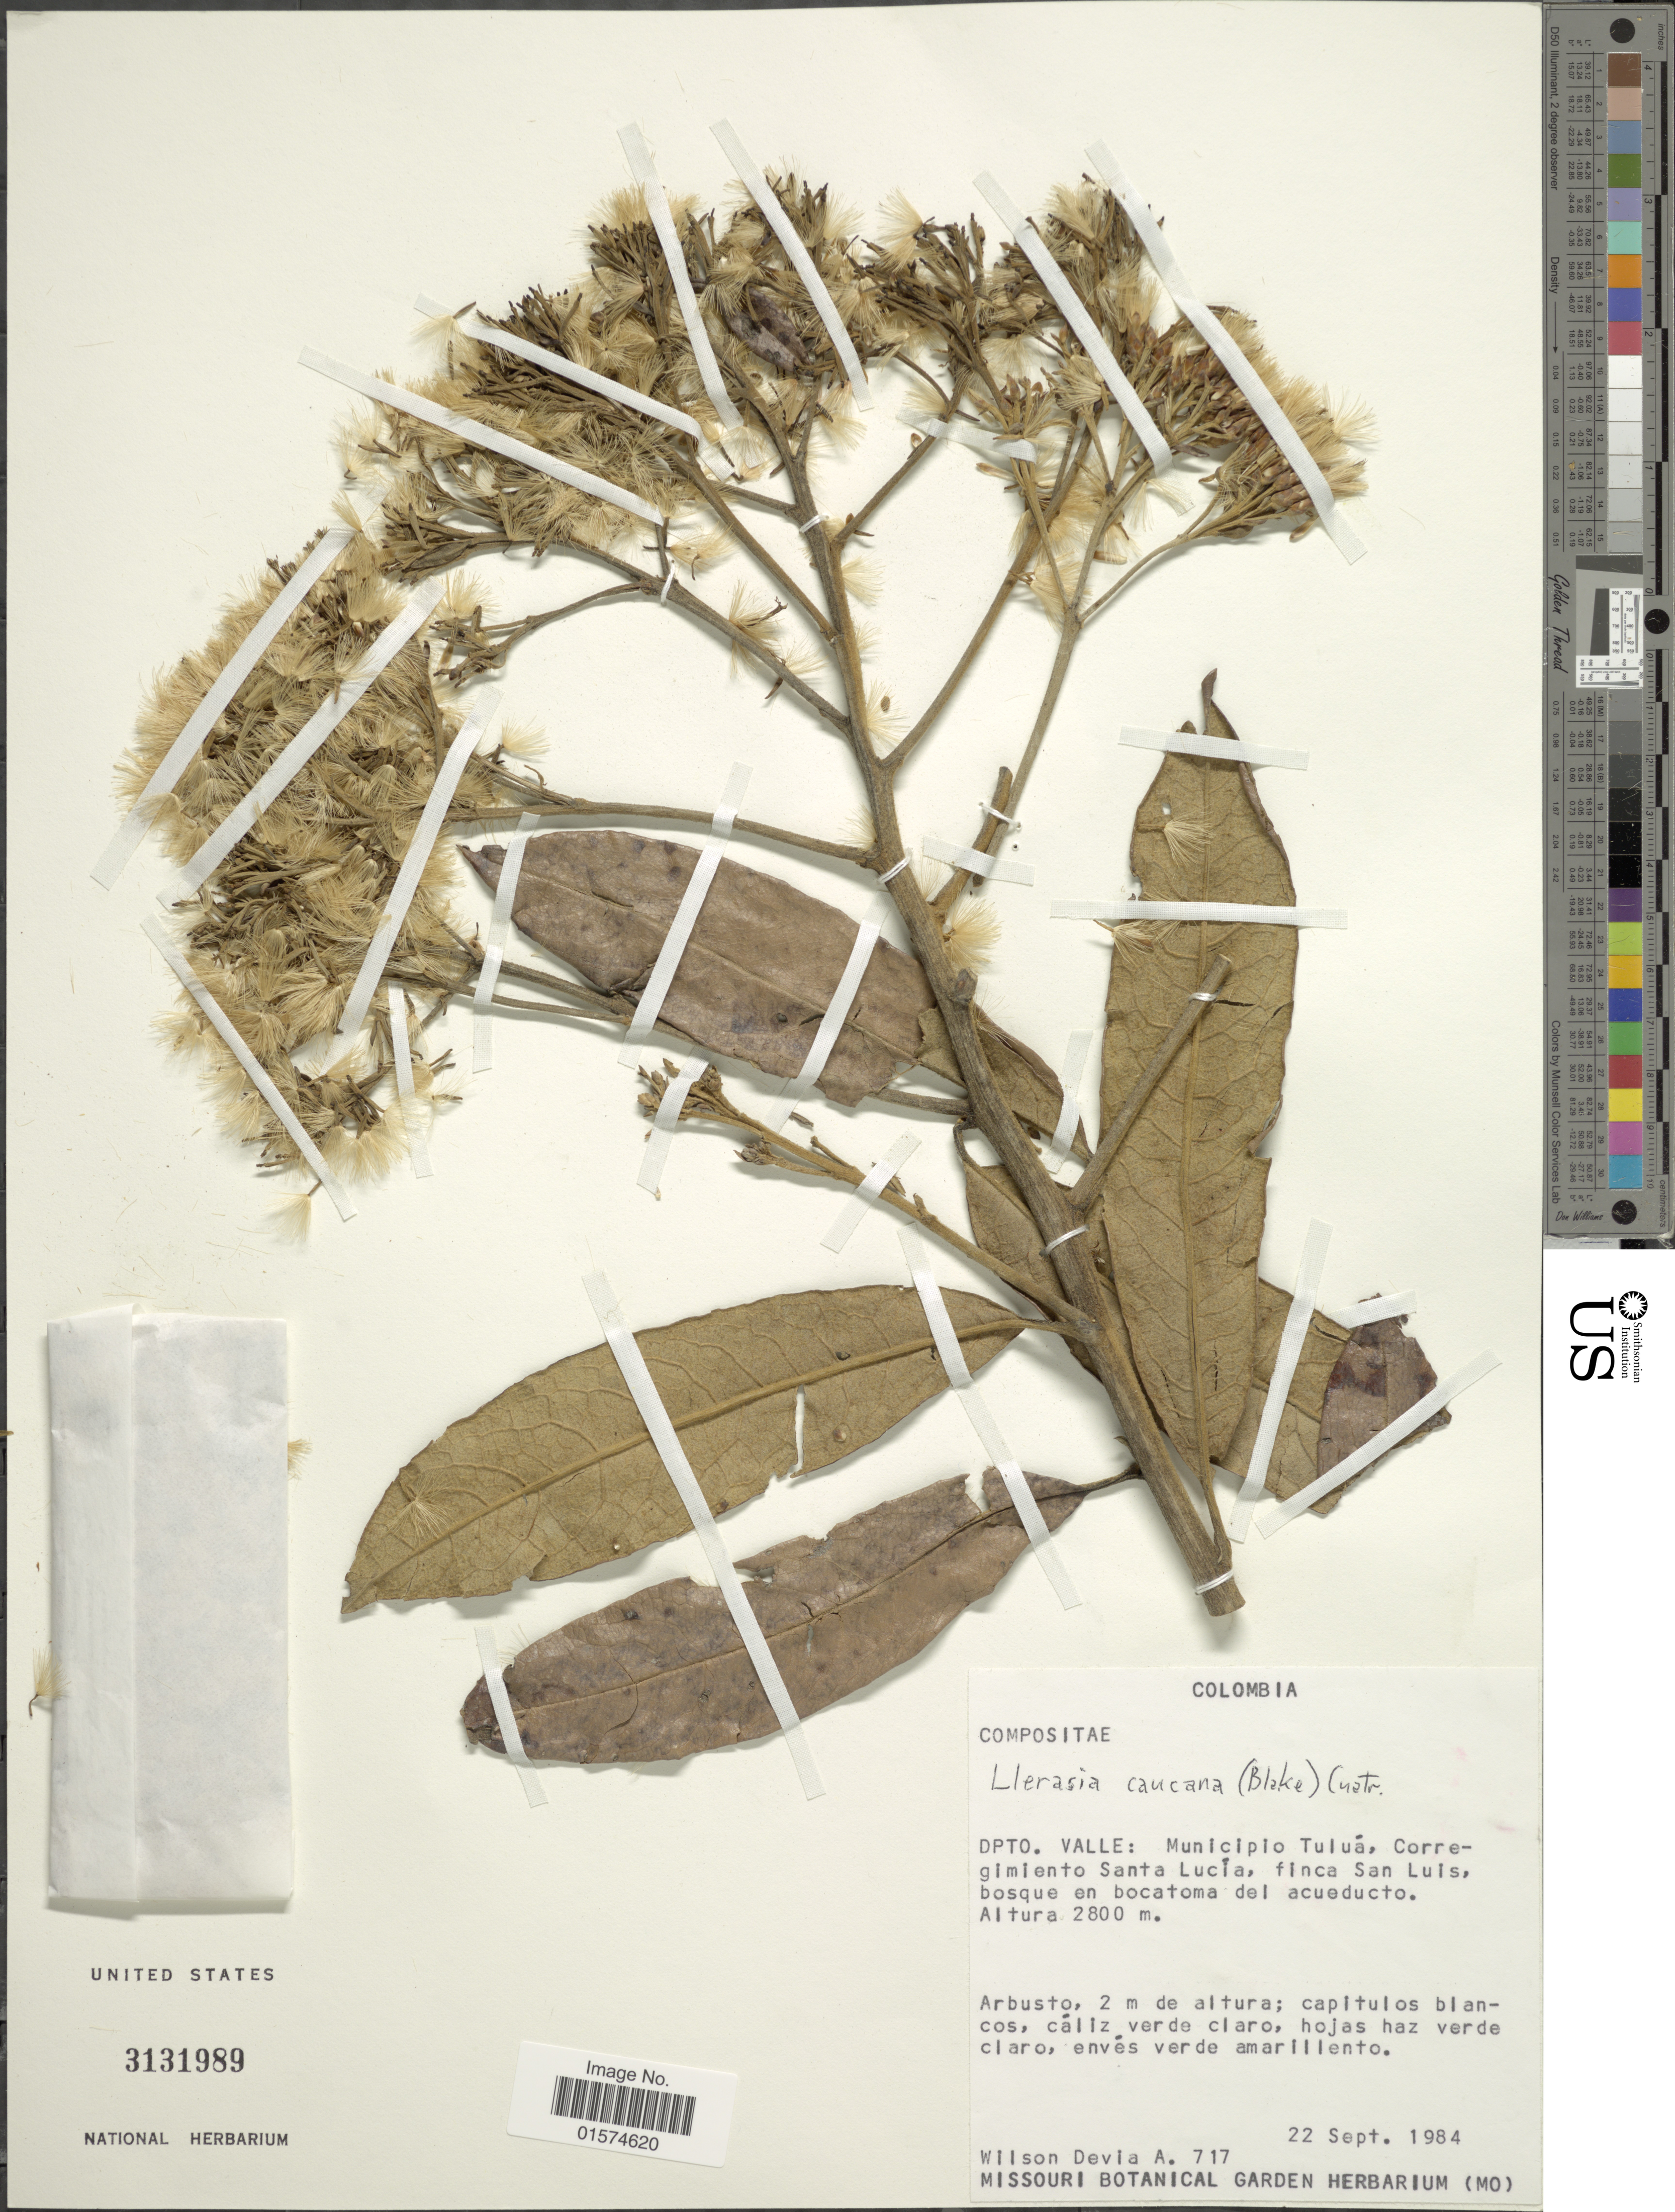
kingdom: Plantae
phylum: Tracheophyta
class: Magnoliopsida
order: Asterales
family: Asteraceae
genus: Llerasia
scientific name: Llerasia caucana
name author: (S.F. Blake) Cuatrec.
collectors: W. Devia A.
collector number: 717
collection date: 1984-09-22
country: Colombia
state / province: Valle del Cauca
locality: Dpto. Valle: Municipio Tuluá, Corregimiento Santa Lucía, finca San Luis, bosque en bocatoma del acueducto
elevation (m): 2800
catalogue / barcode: US 3131989